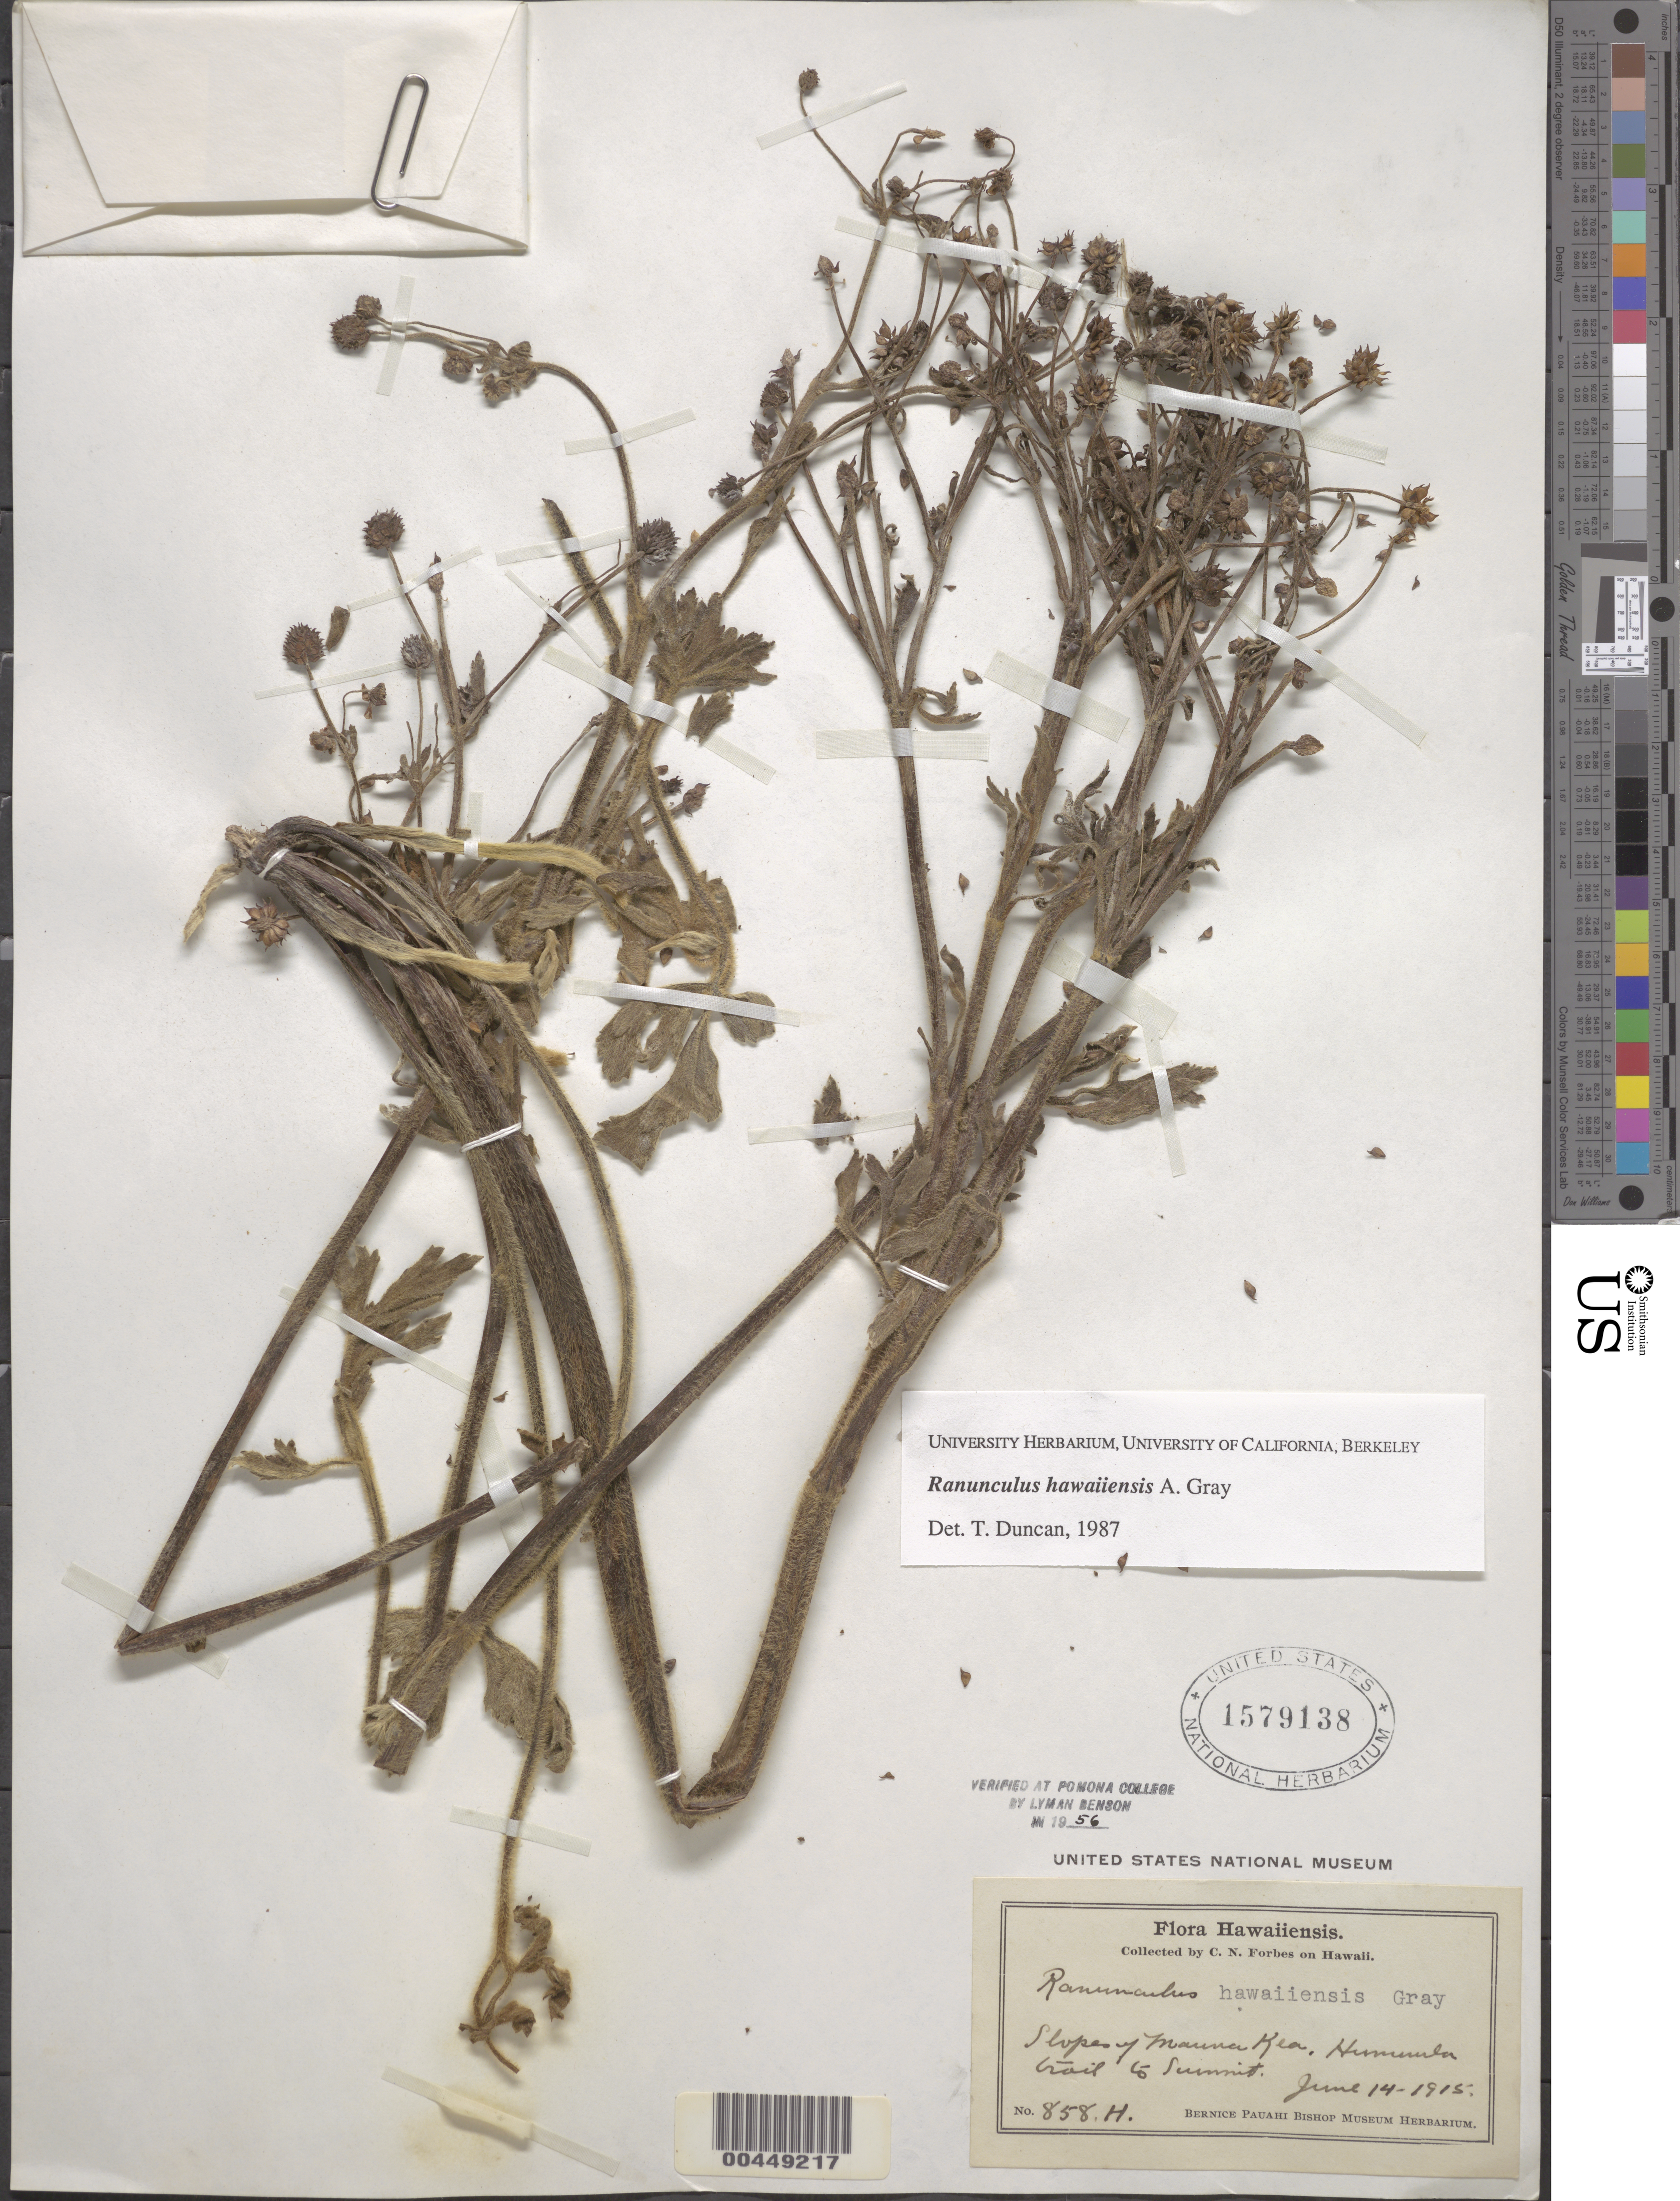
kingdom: Plantae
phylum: Tracheophyta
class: Magnoliopsida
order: Ranunculales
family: Ranunculaceae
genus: Ranunculus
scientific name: Ranunculus hawaiensis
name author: A. Gray in Wilkes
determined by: Duncan, T.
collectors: C. N. Forbes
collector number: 858.H.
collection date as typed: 14 Jun 1915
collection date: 1915-06-14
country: United States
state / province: Hawaii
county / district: Hawaii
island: Hawaii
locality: Slopes of Mauna Kea, Humuula Trail to summit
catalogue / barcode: US 1579138